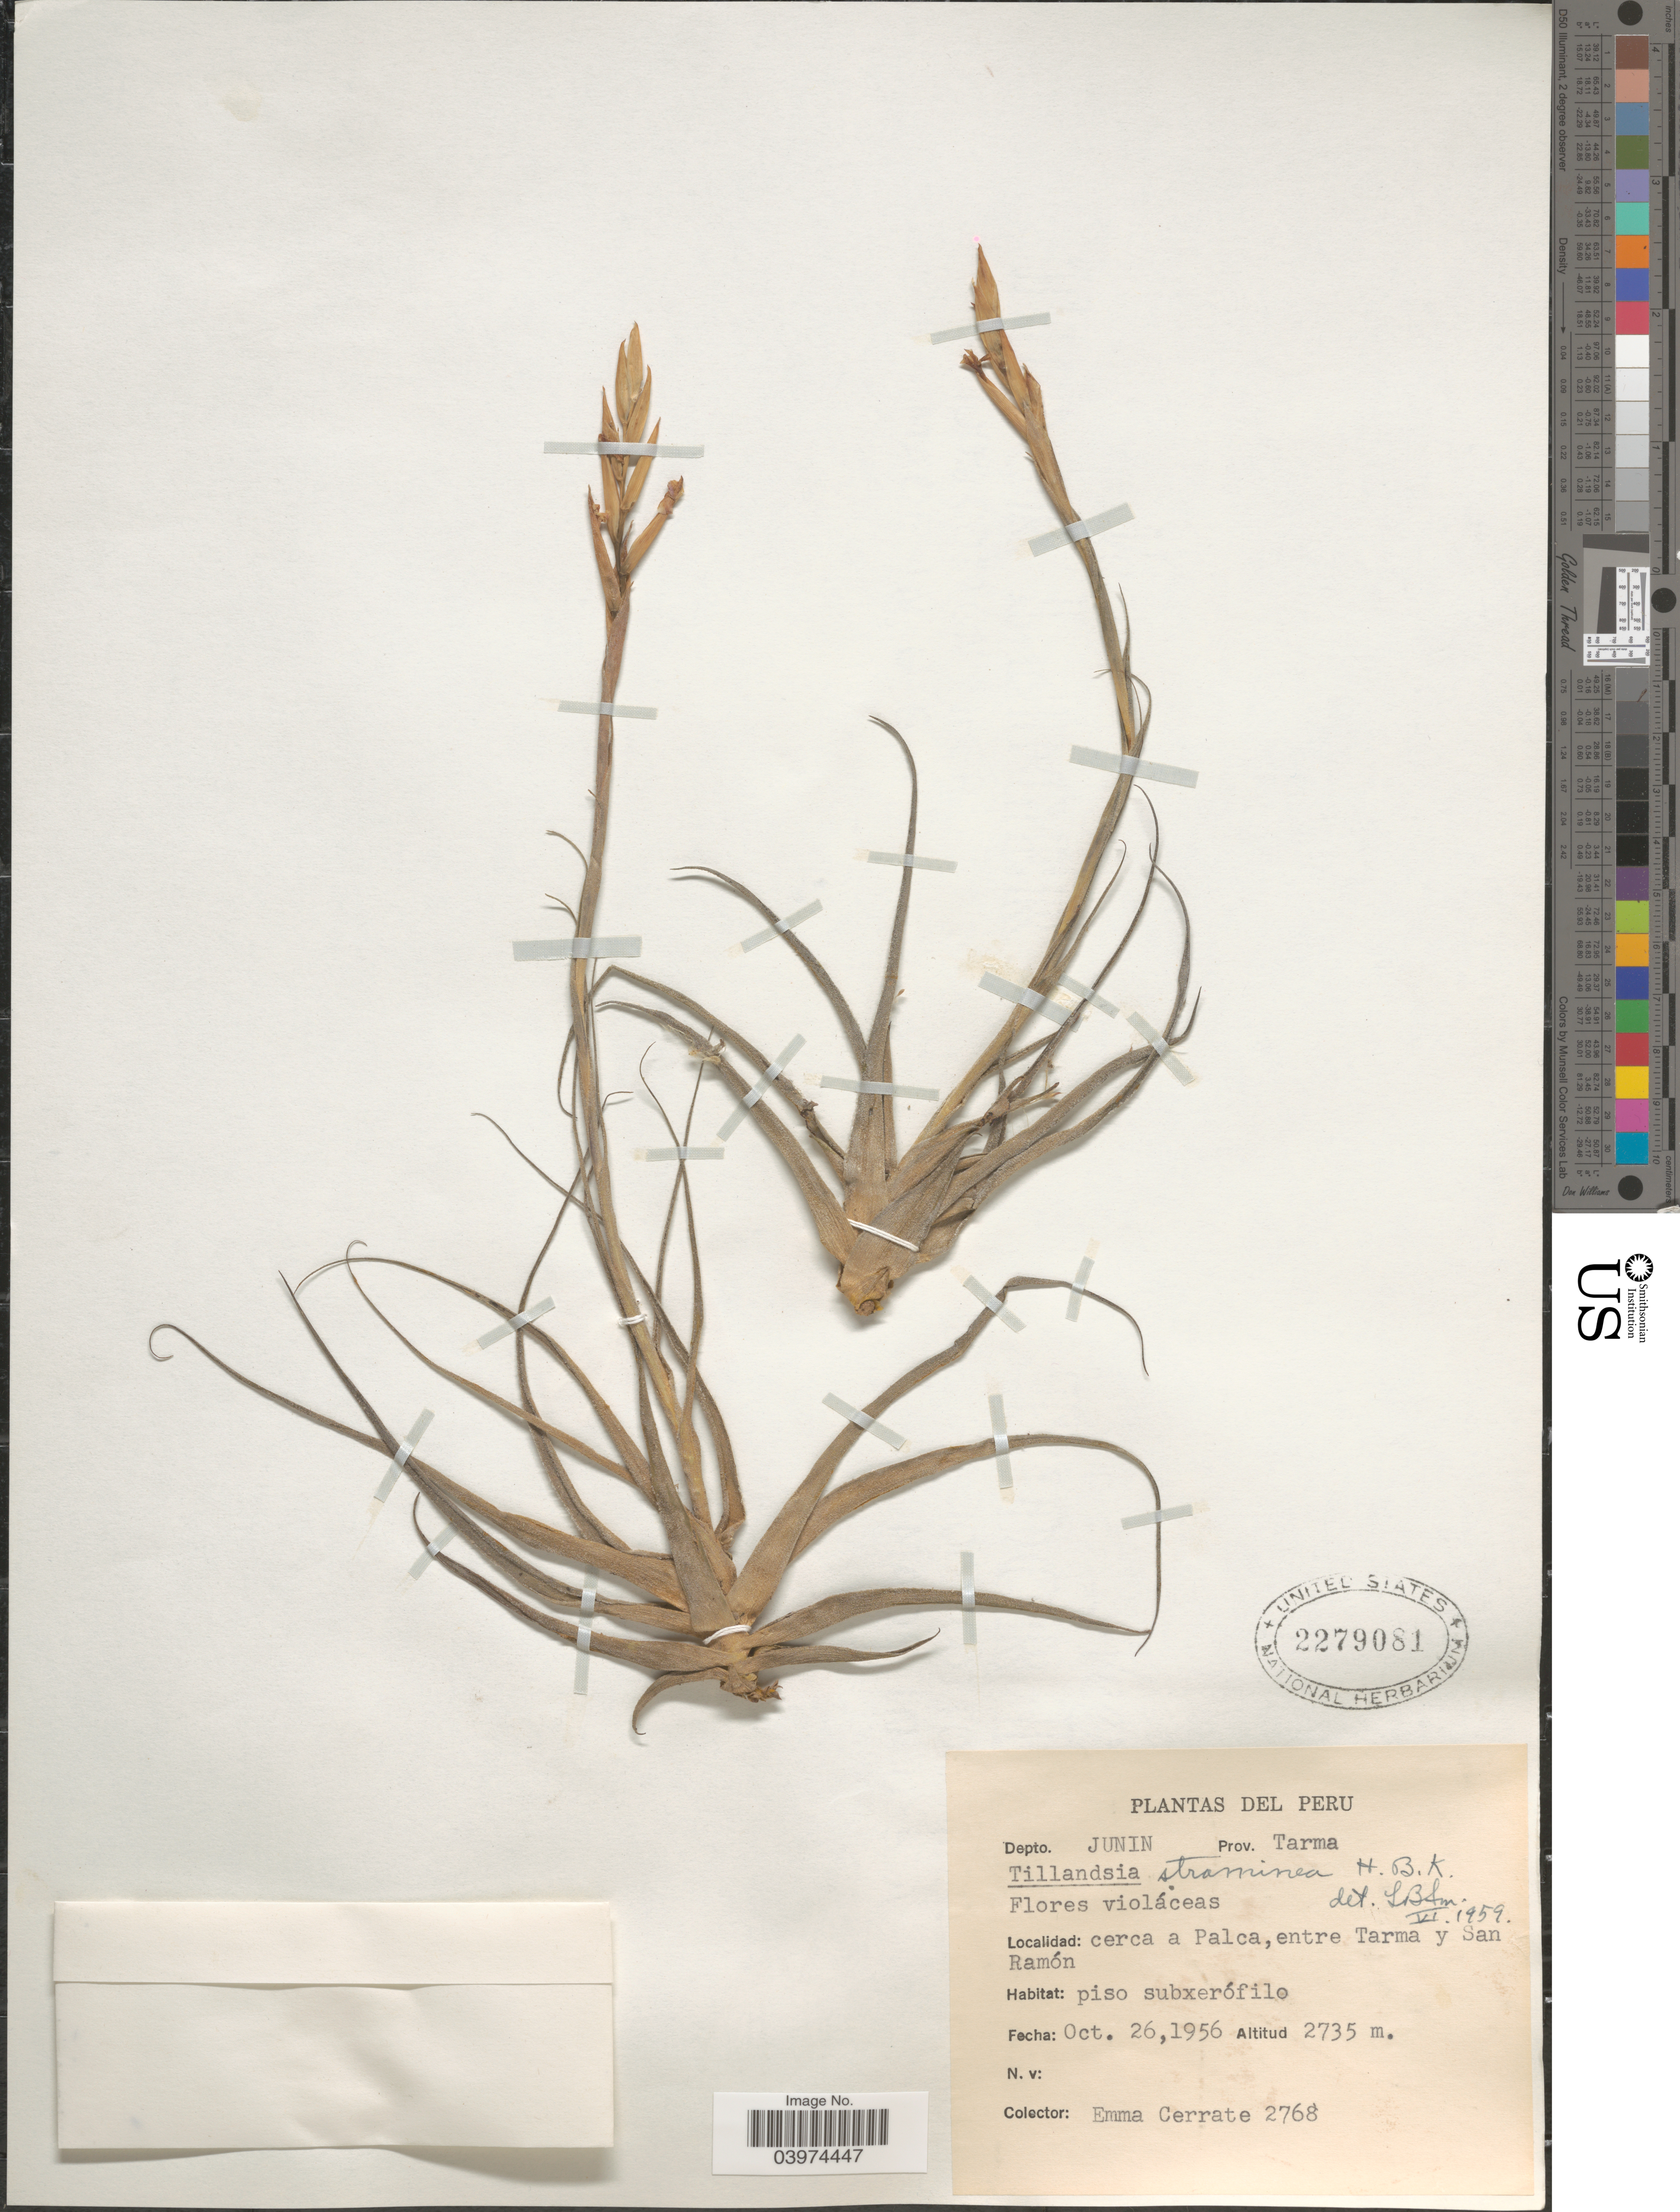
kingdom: Plantae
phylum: Tracheophyta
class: Liliopsida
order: Poales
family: Bromeliaceae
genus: Tillandsia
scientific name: Tillandsia straminea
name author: Kunth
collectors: E. Cerrate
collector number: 2768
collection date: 1956-10-26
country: Peru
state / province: Junín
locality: Depto. Junin. Prov. Tarma. Cerca a Palca, entre Tarma y San Ramón.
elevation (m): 2735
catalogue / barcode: US 2279081